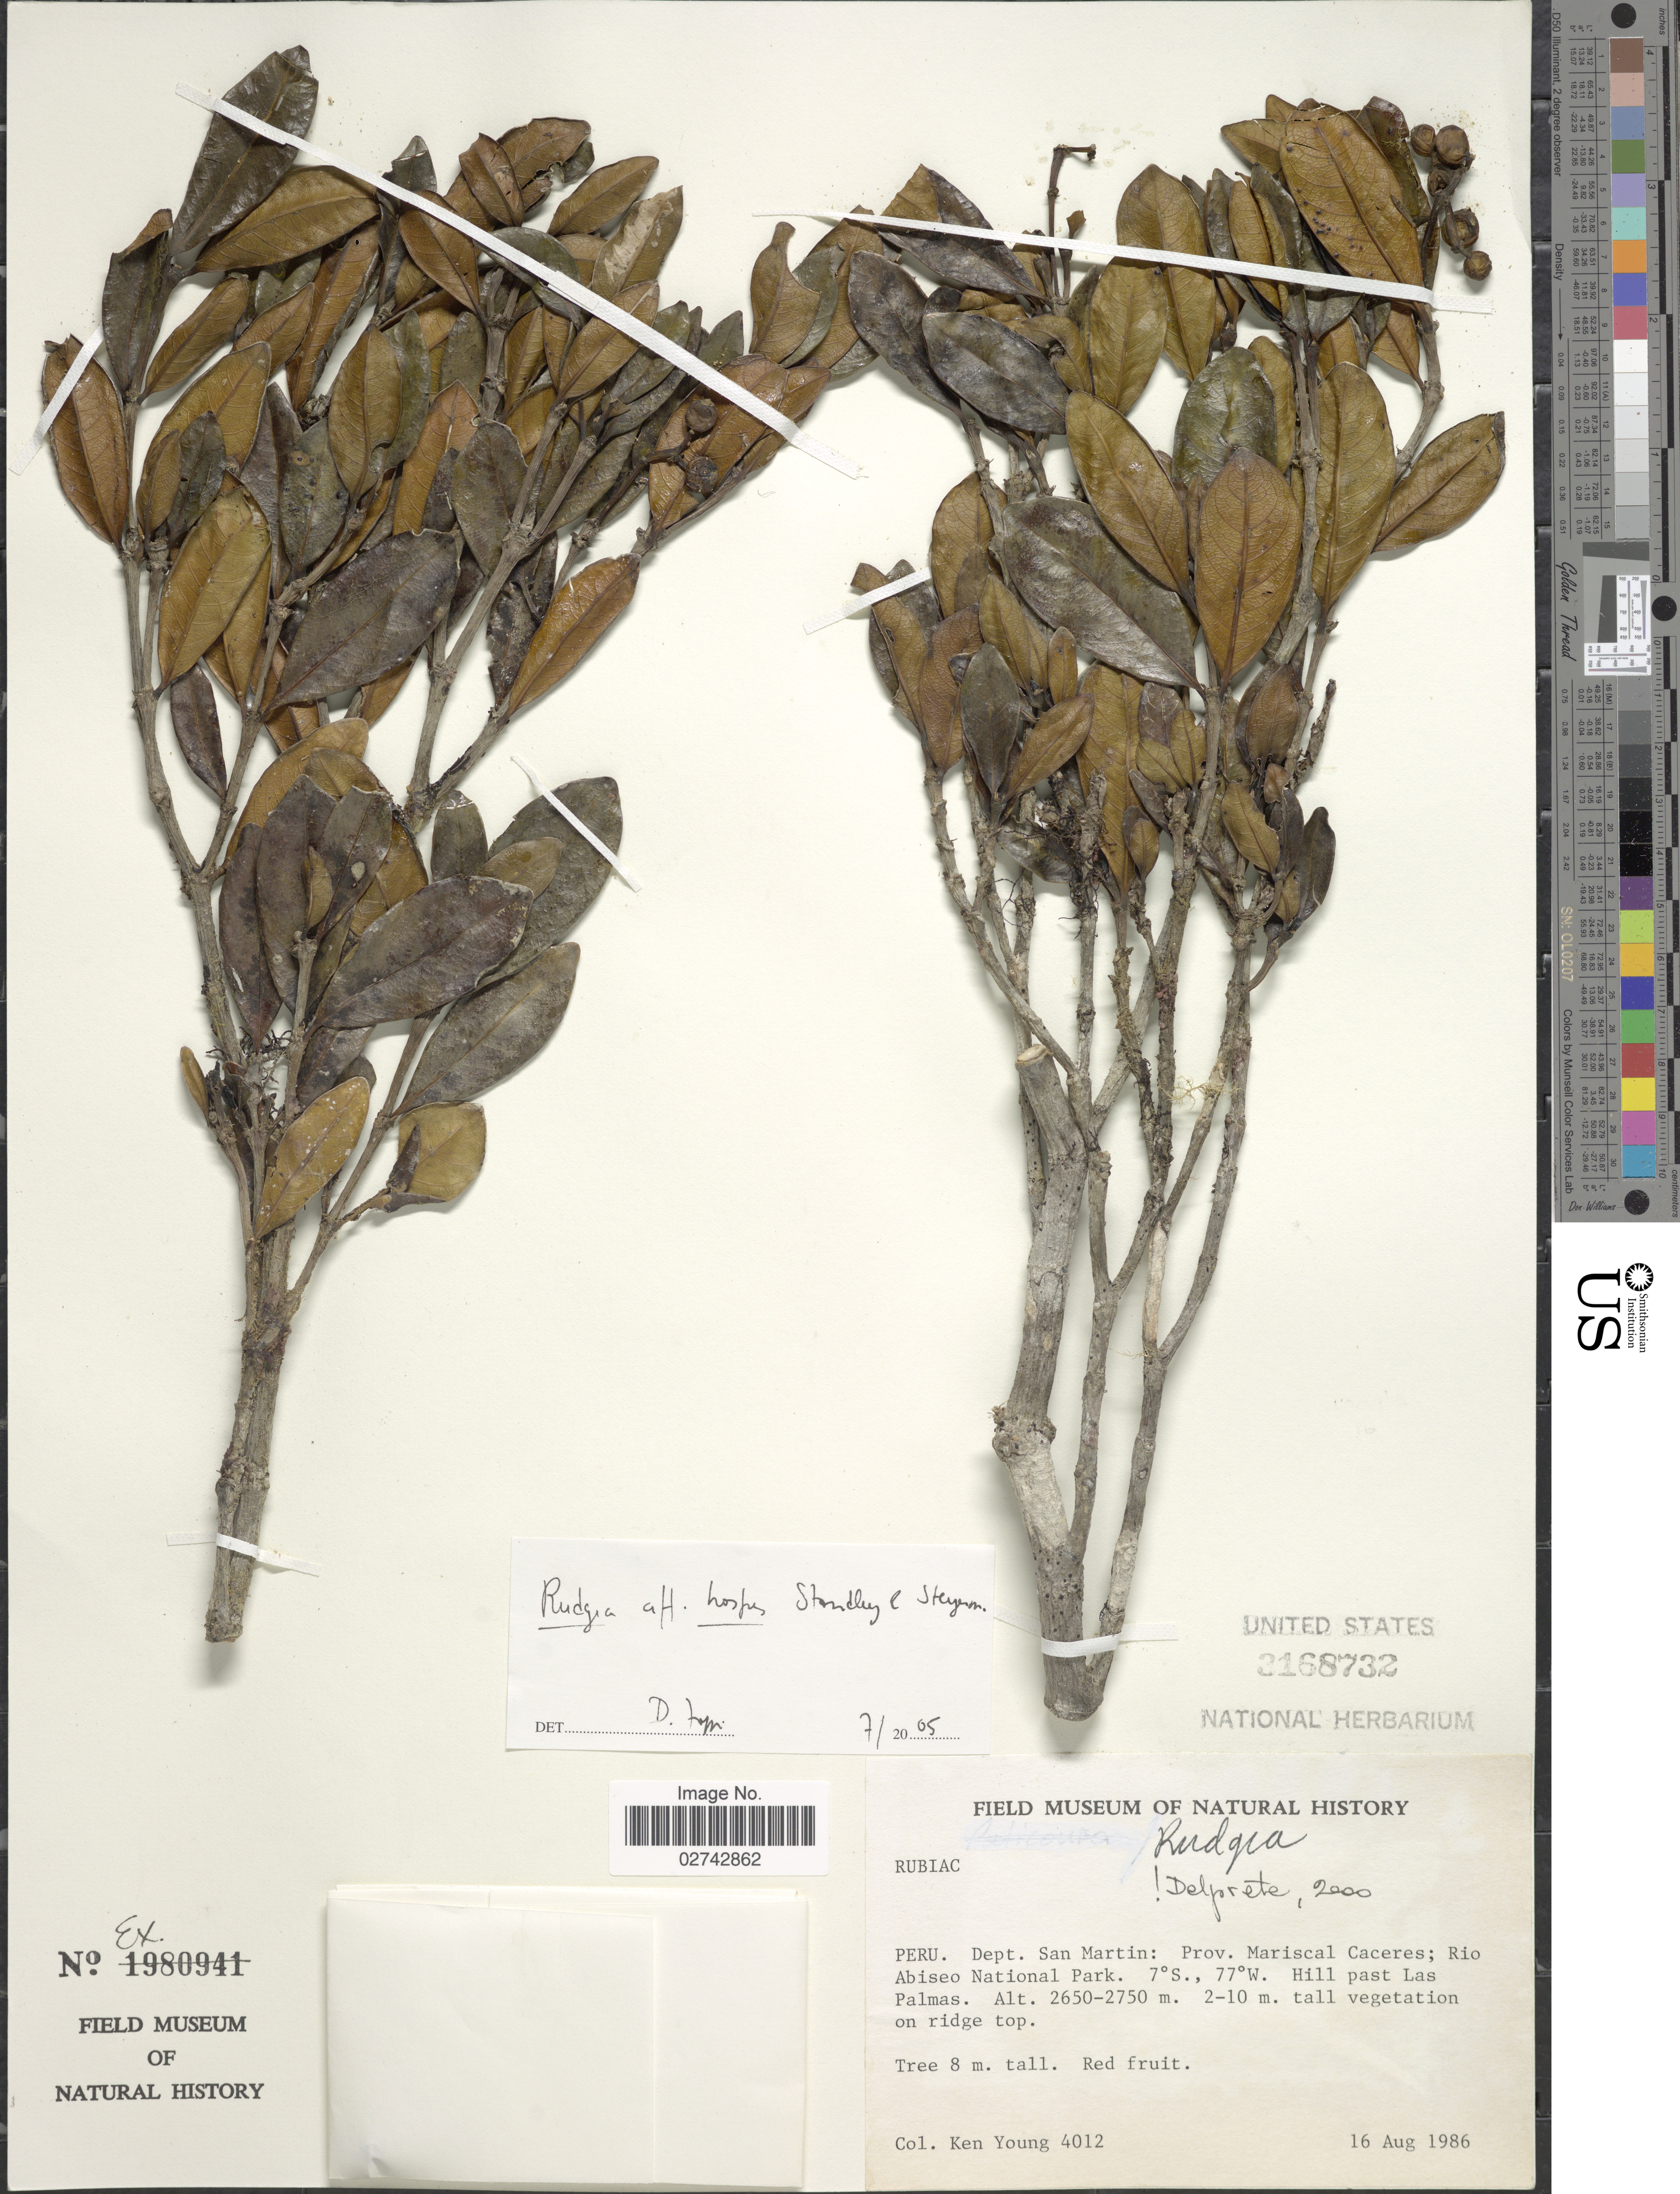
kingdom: Plantae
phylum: Tracheophyta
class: Magnoliopsida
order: Gentianales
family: Rubiaceae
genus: Rudgea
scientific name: Rudgea hospes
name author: Standl. & Steyerm.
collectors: K. Young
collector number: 4012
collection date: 1986-08-16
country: Peru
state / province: San Martín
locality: Prov. Mariscal Caceres, Rio Abiseo National Park, Hill past Las Palmas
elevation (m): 2650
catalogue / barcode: US 3168732